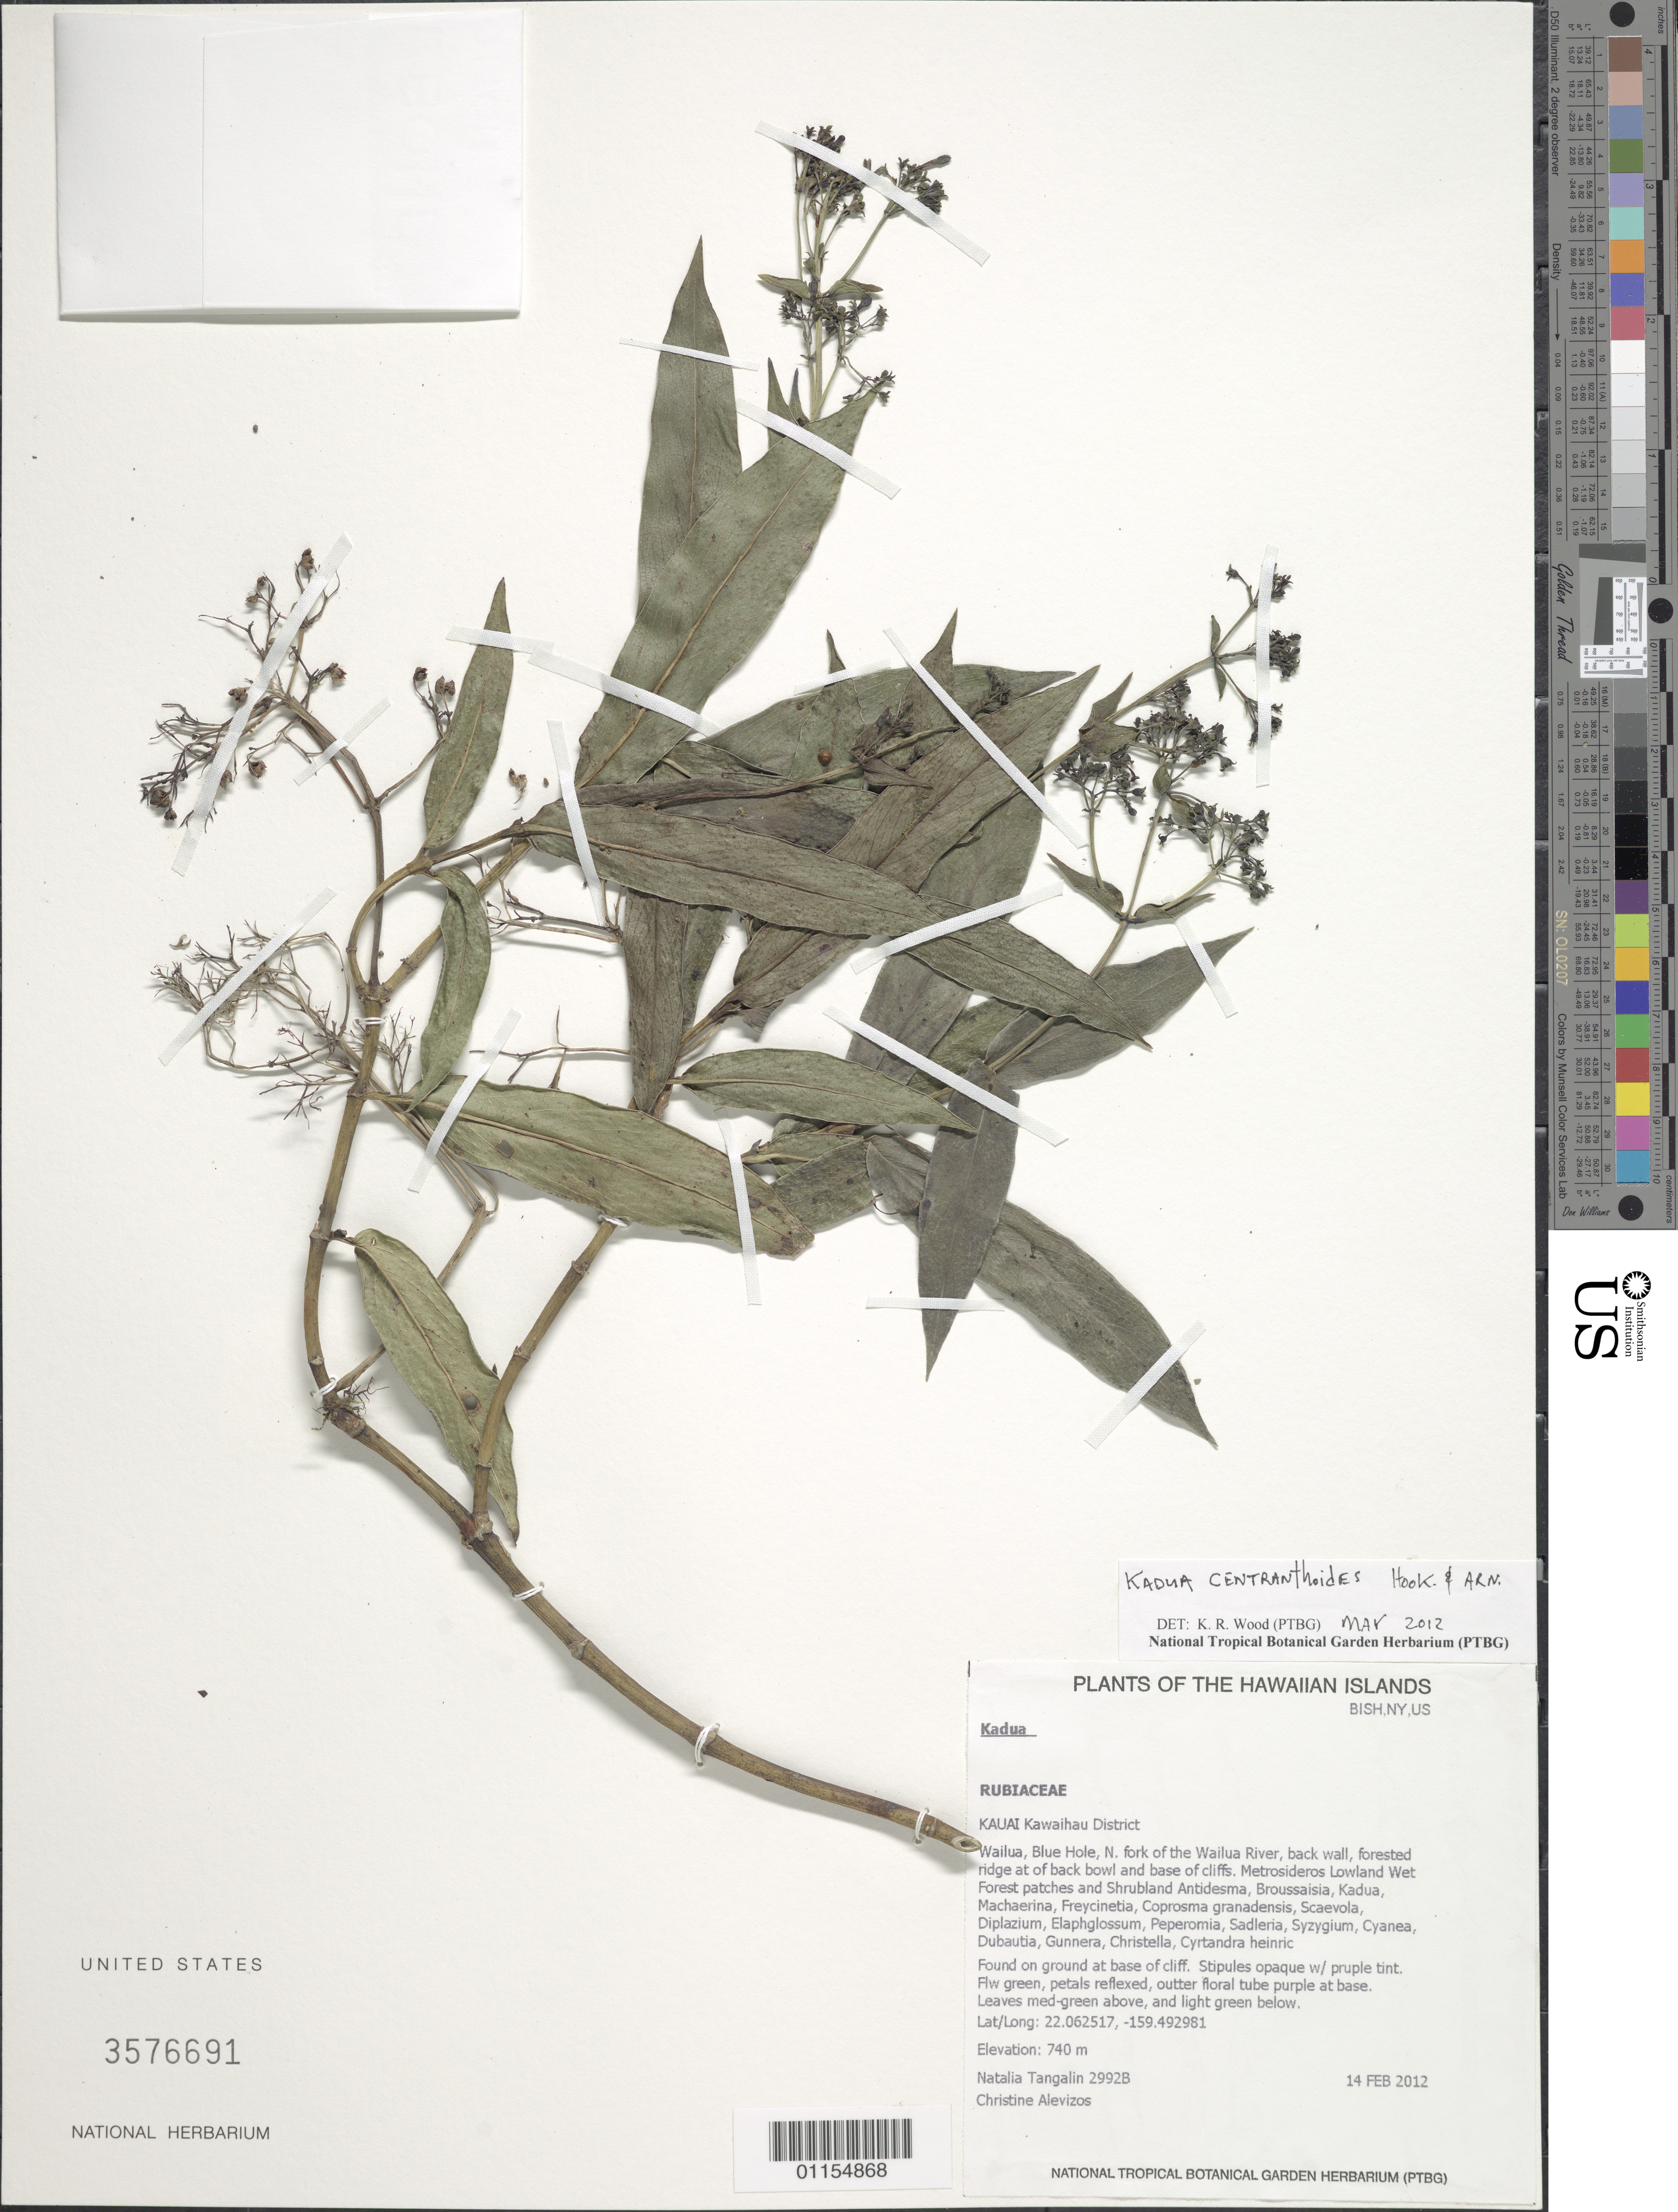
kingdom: Plantae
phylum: Tracheophyta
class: Magnoliopsida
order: Gentianales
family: Rubiaceae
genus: Kadua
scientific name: Kadua centranthoides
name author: Hook. & Arn.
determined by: Wood, Kenneth R.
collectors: N. Tangalin & C. Alevizos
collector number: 2992B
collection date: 2012-02-14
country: United States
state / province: Hawaii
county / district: Kauai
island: Kaua'i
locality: Kawaihau District, Wailua, Blue Hole, N. fork of the Wailua River, back wall, forested ridge on SW side of back bowl.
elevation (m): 740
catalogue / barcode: US 3576691